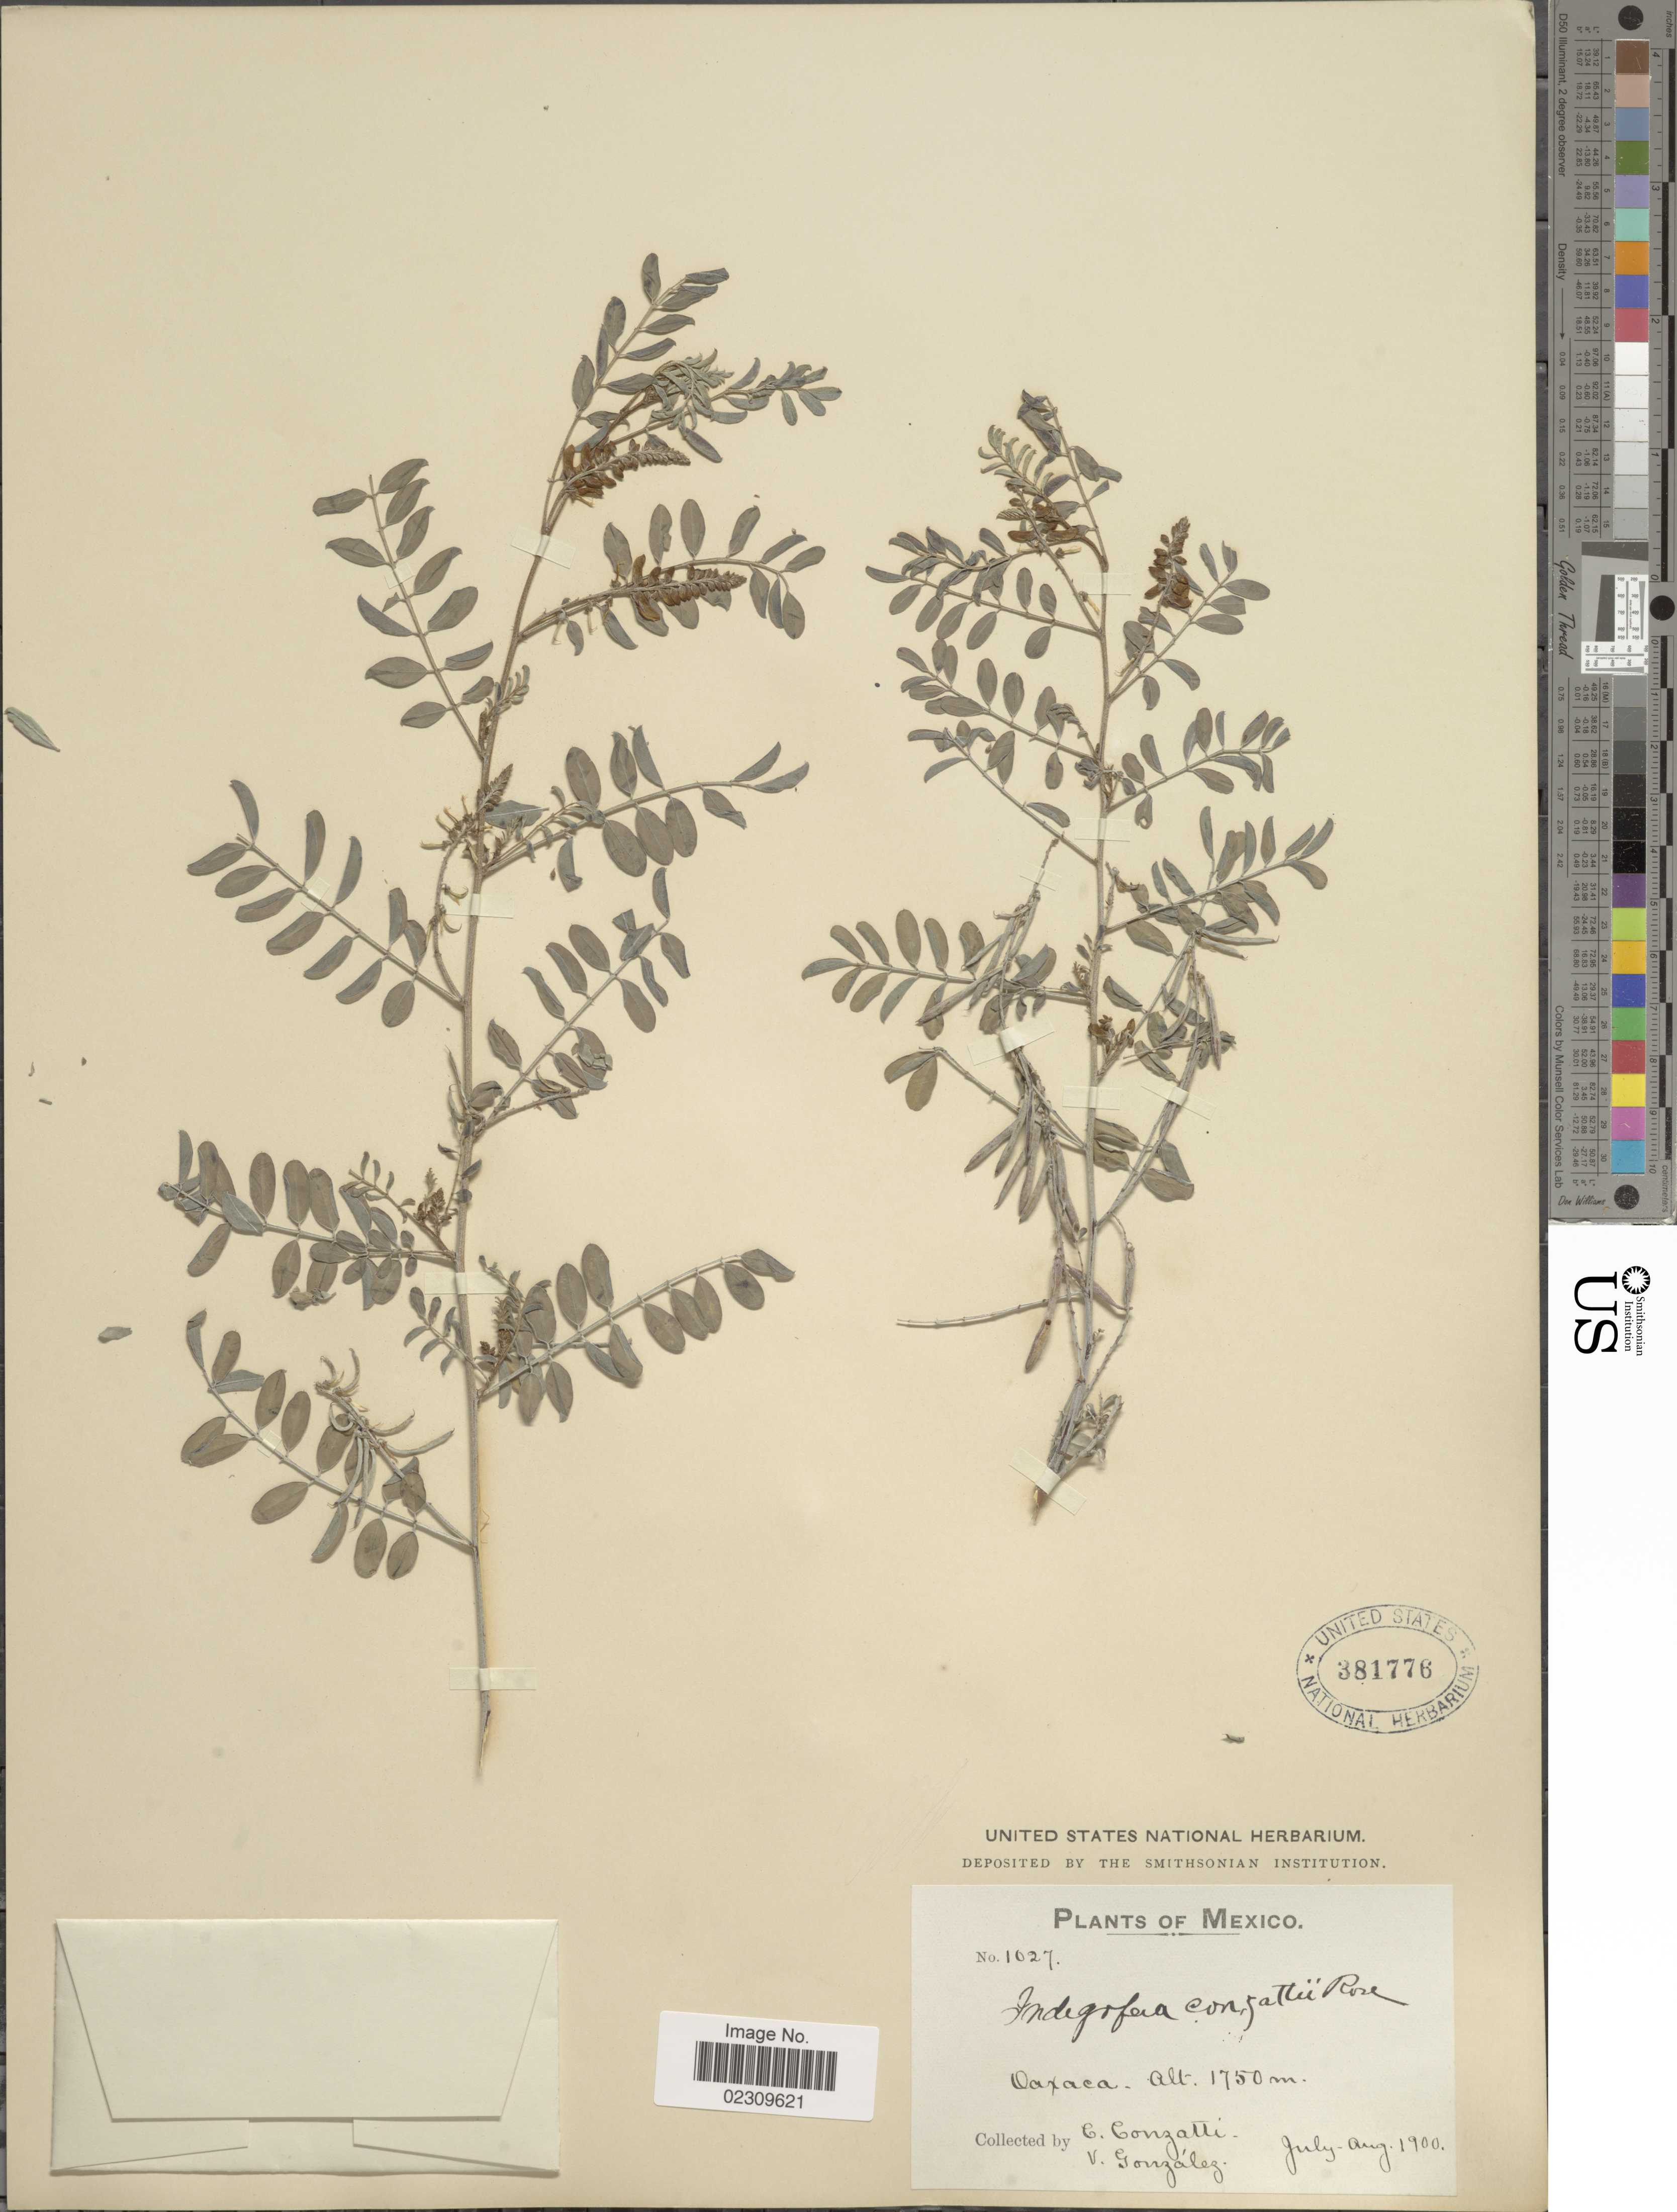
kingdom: Plantae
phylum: Tracheophyta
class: Magnoliopsida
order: Fabales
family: Fabaceae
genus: Indigofera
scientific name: Indigofera conzattii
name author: Rose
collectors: C. Conzatti & V. González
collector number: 1027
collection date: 1900-07/1900-08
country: Mexico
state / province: Oaxaca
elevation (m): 1750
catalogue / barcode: US 381776